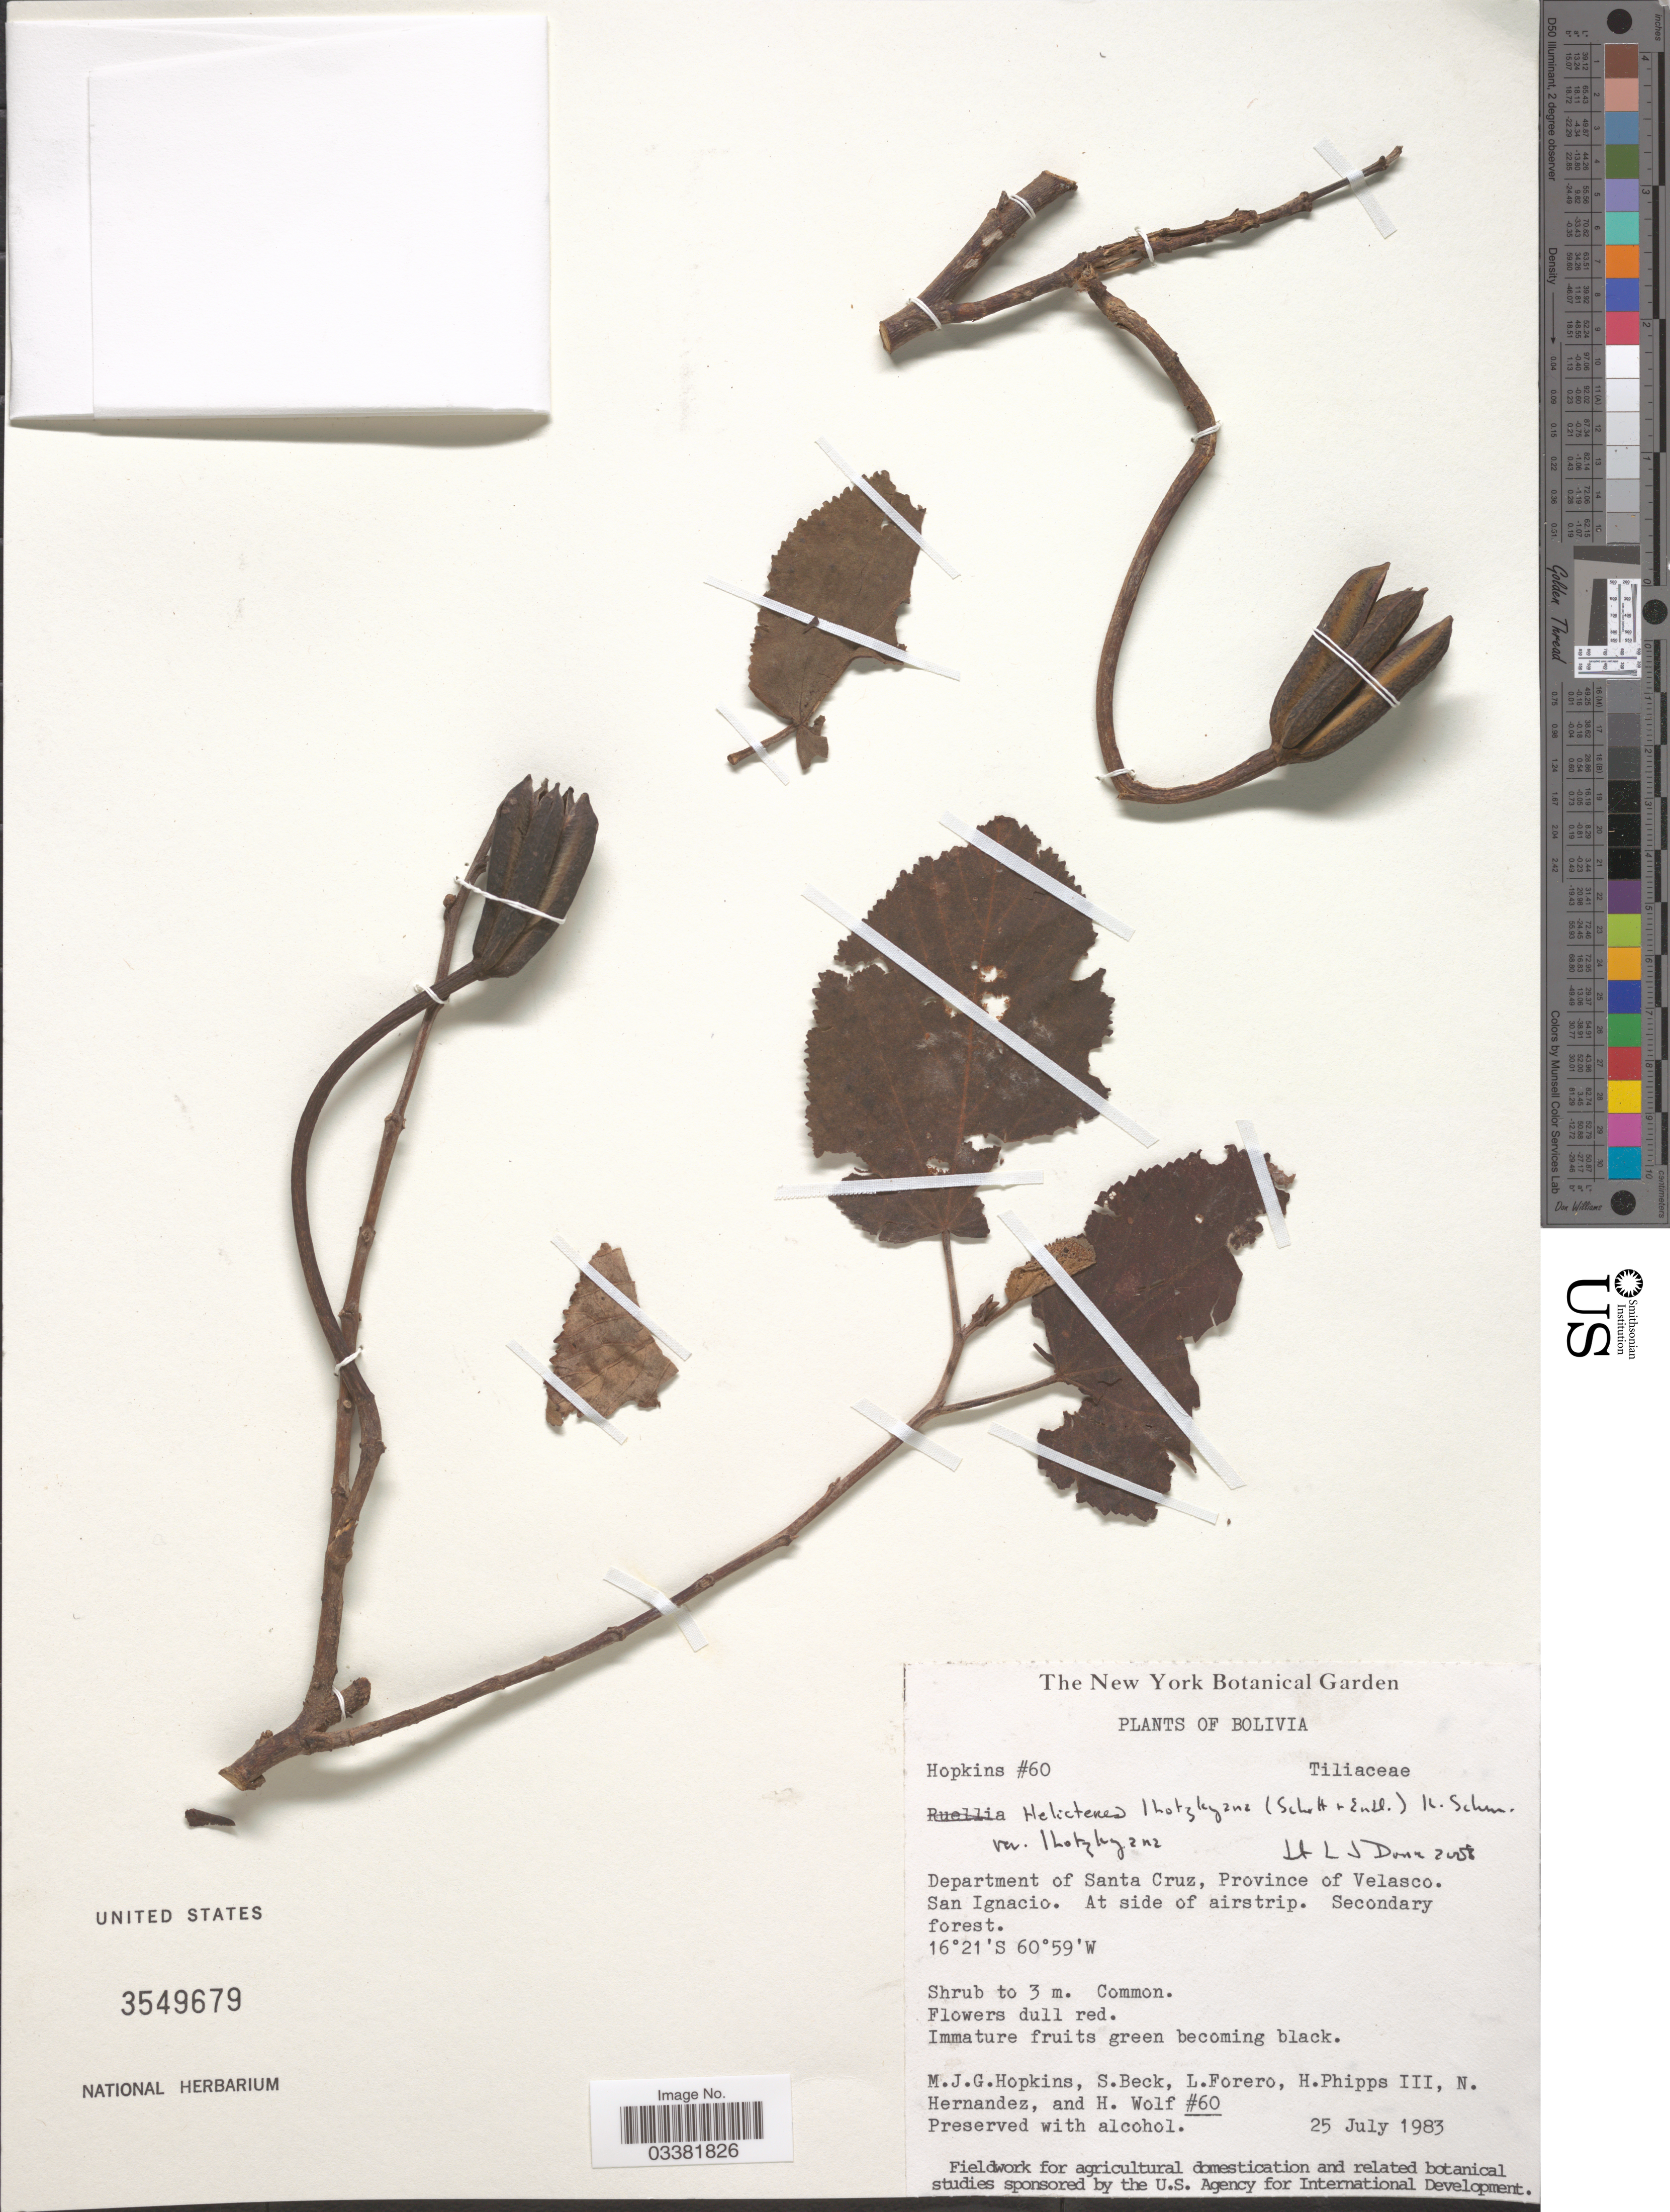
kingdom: Plantae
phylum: Tracheophyta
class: Magnoliopsida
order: Malvales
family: Malvaceae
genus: Helicteres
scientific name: Helicteres lhotzkyana var. lhotzkyana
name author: K. Schum.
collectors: M. J. G. Hopkins, S. G. Beck, L. Forero, H. Phipps & et al.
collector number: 60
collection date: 1983-07-25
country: Bolivia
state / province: Santa Cruz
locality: Department of Santa Cruz, Province of Velasco. San Ignacio. At side of airstrip.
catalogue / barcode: US 3549679